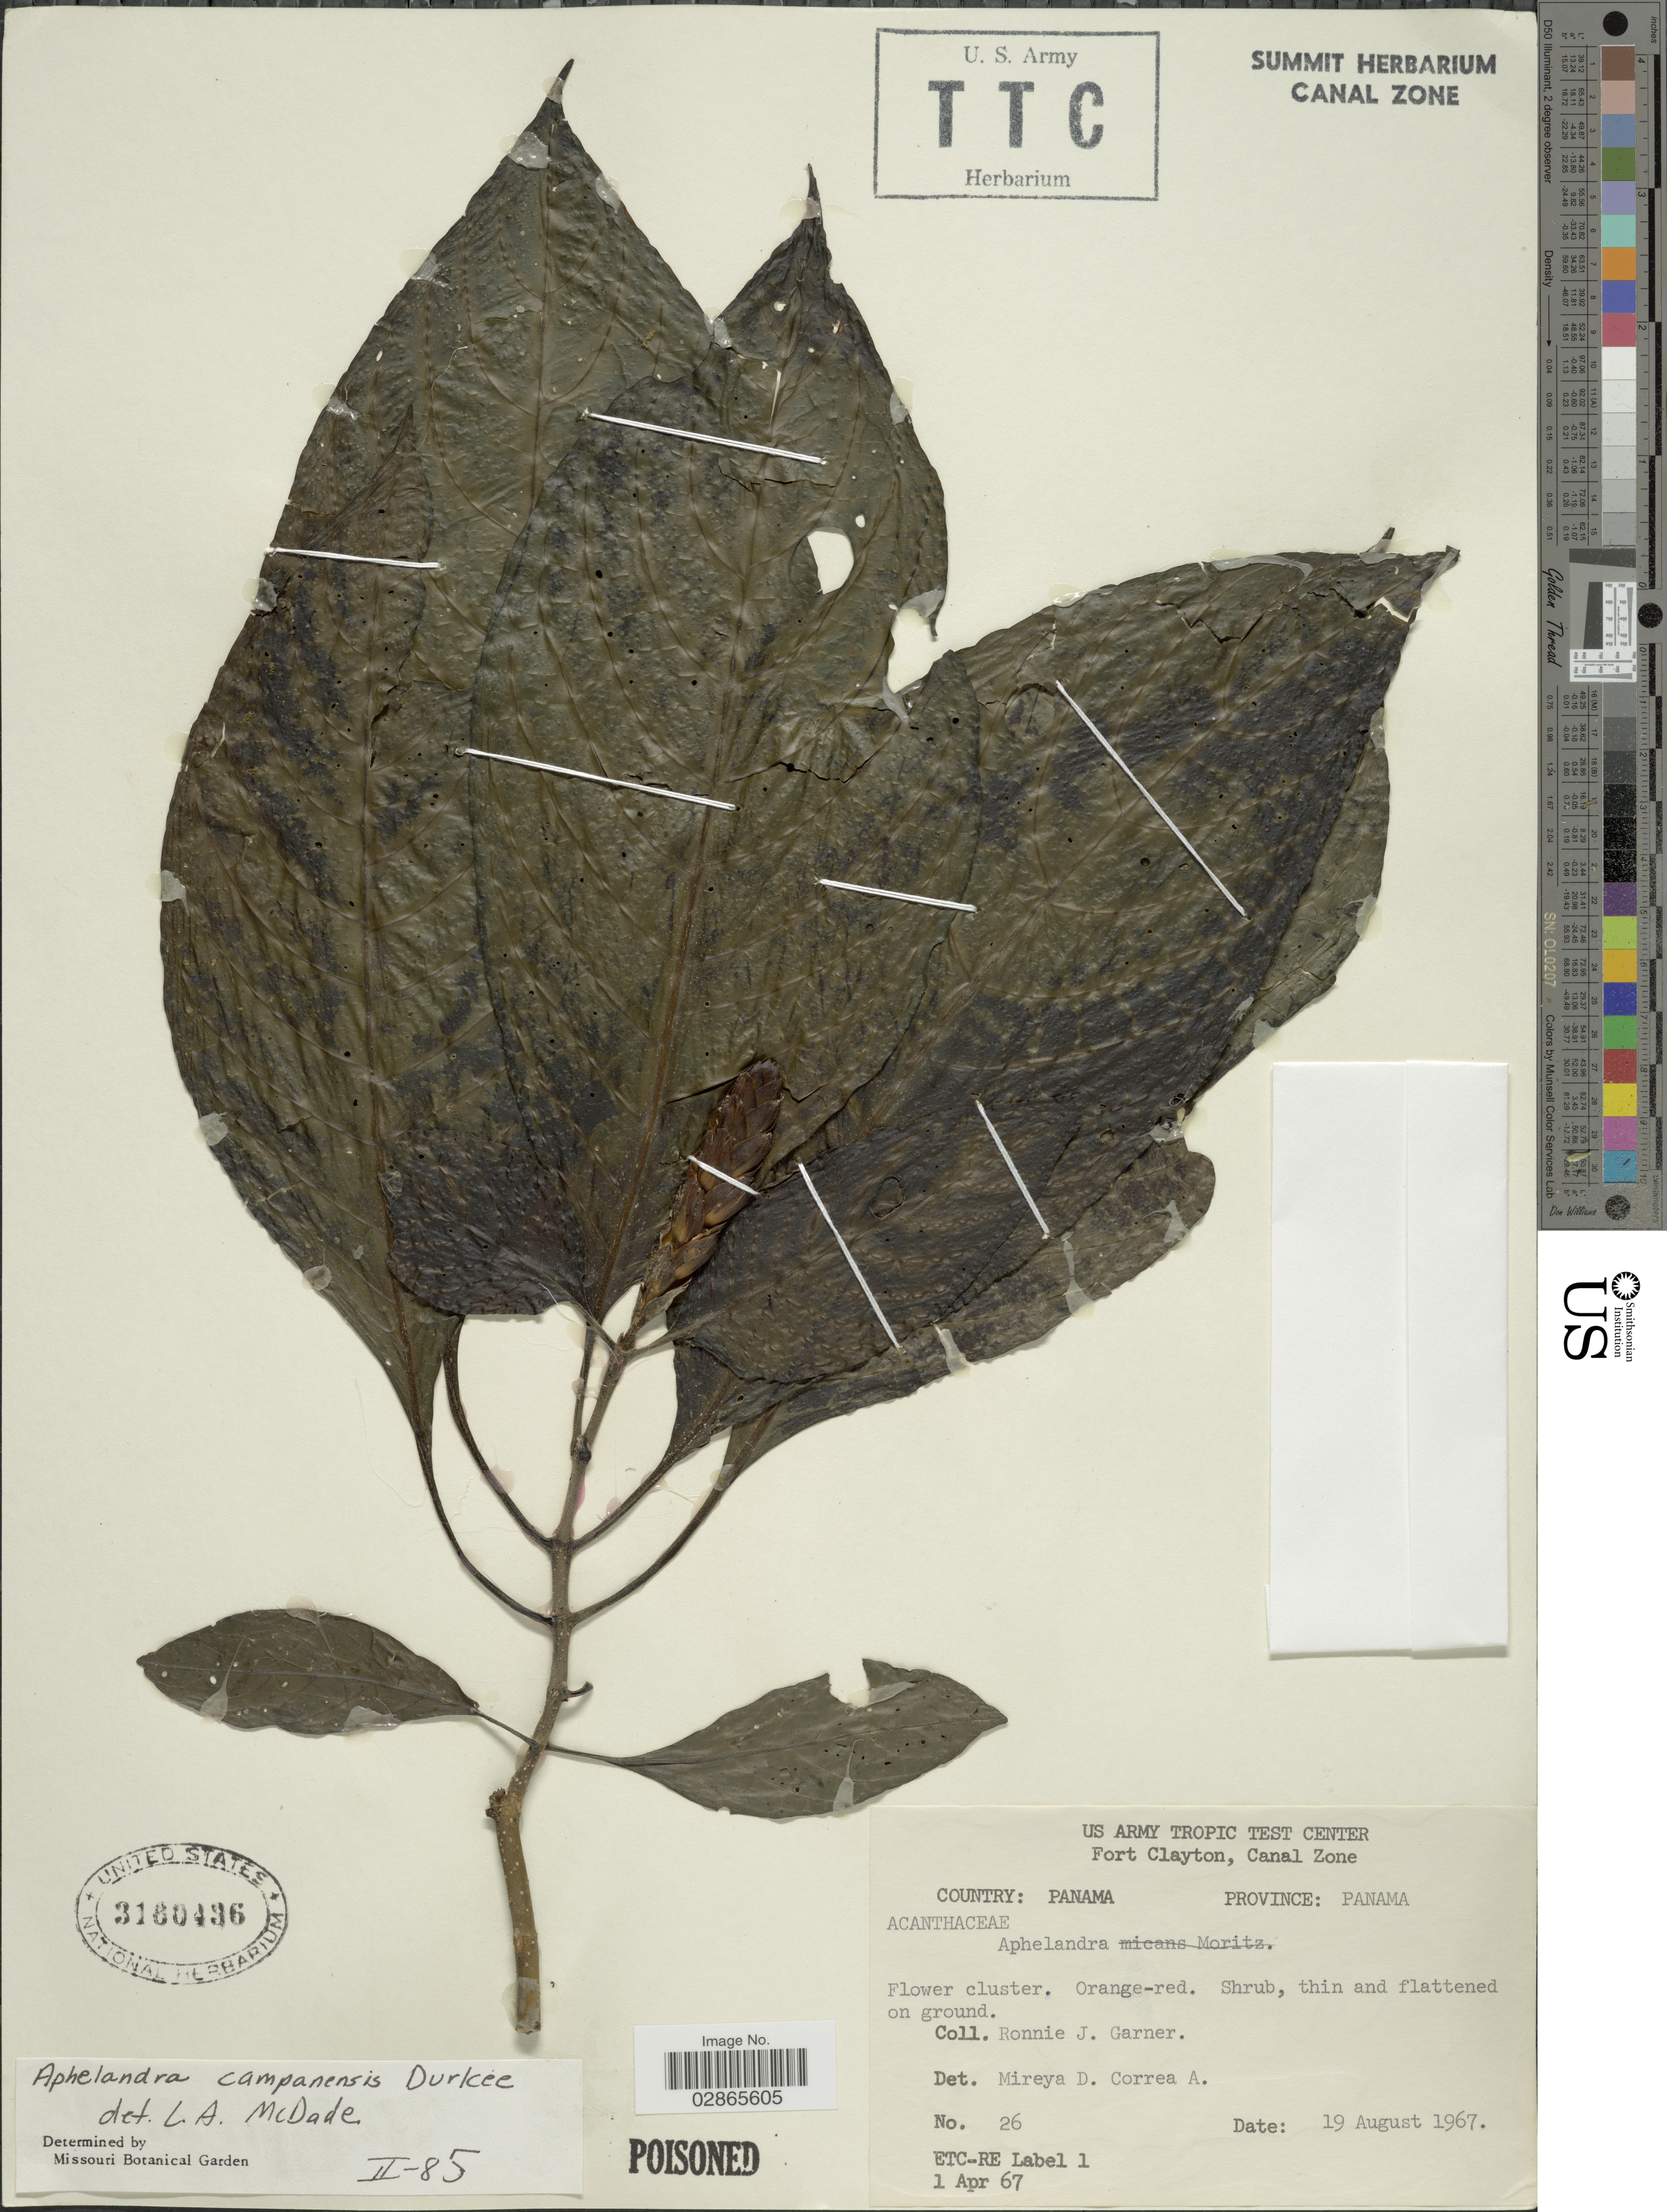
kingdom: Plantae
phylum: Tracheophyta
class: Magnoliopsida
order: Lamiales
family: Acanthaceae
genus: Aphelandra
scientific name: Aphelandra campanensis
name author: Durkee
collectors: R. J. Garner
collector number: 26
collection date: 1967-08-19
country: Panama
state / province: Colón / Panamá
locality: Fort Clayton, Canal Zone. Province: Panama.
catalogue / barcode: US 3160496